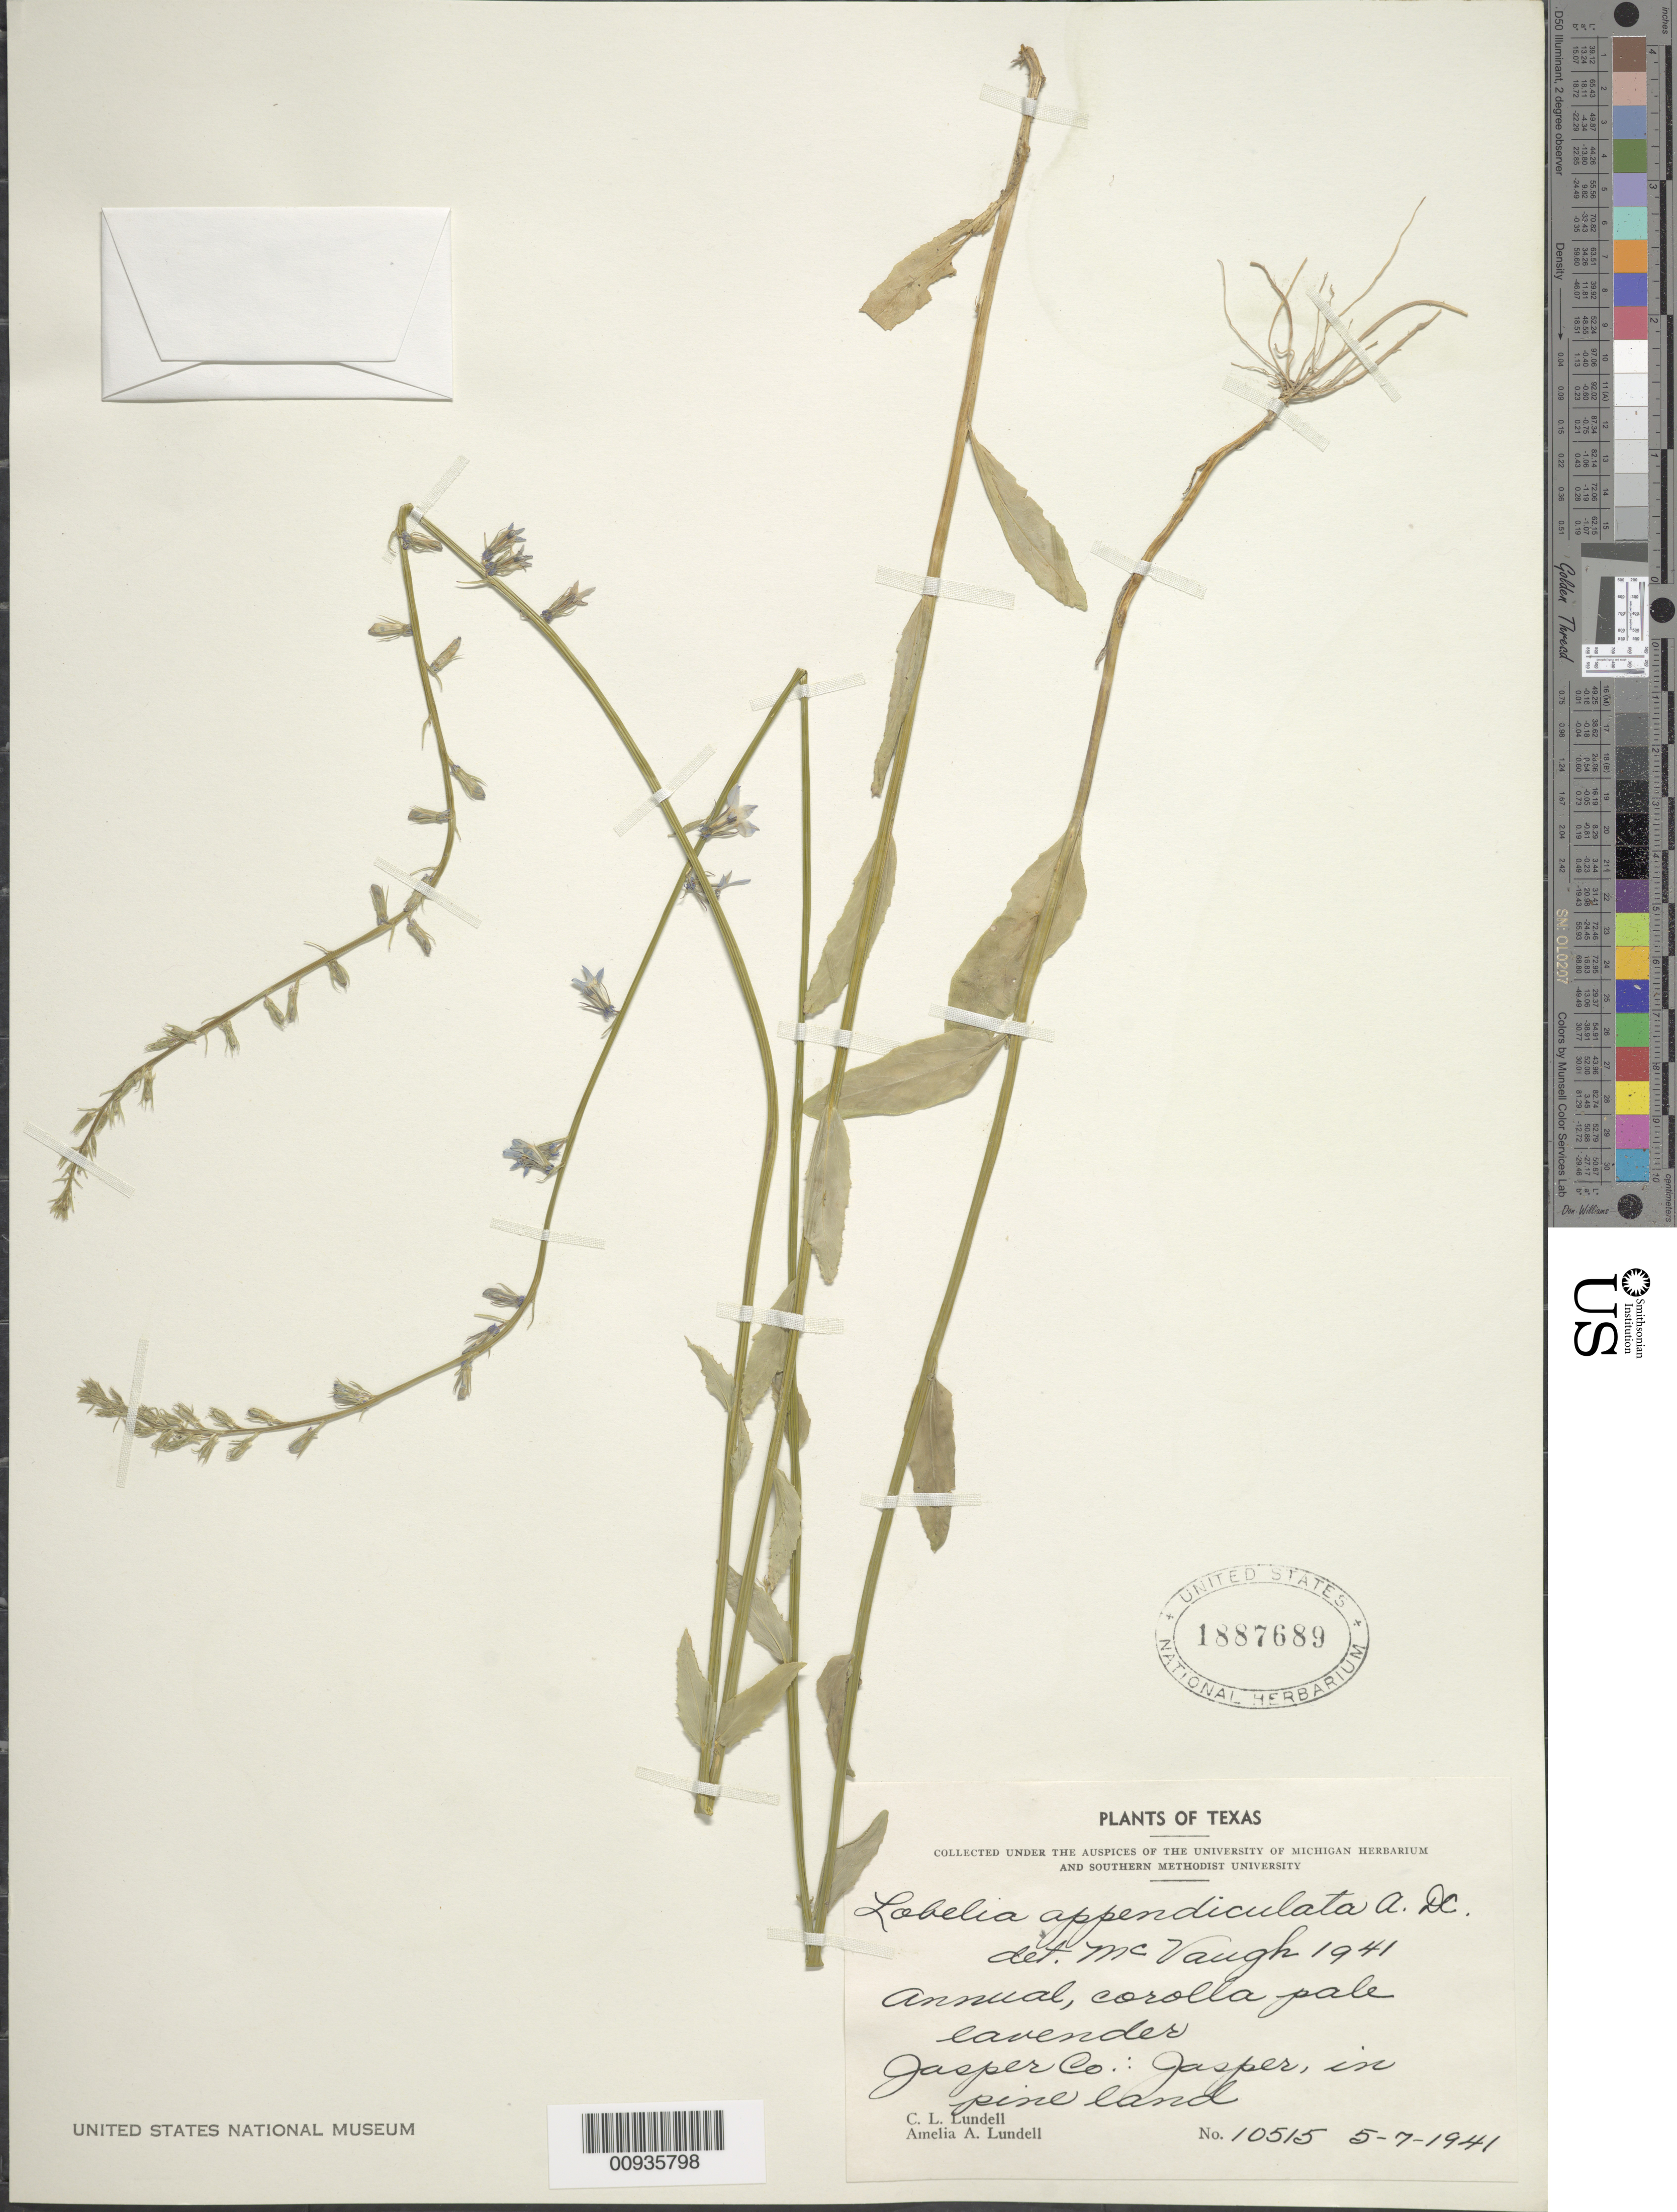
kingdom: Plantae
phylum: Tracheophyta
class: Magnoliopsida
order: Asterales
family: Campanulaceae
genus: Lobelia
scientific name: Lobelia appendiculata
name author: A. DC.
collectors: C. L. Lundell & A. A. Lundell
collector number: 10515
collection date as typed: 7 May 1941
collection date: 1941-05-07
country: United States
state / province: Texas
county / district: Jasper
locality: Jasper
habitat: in pine lands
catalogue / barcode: US 1887689